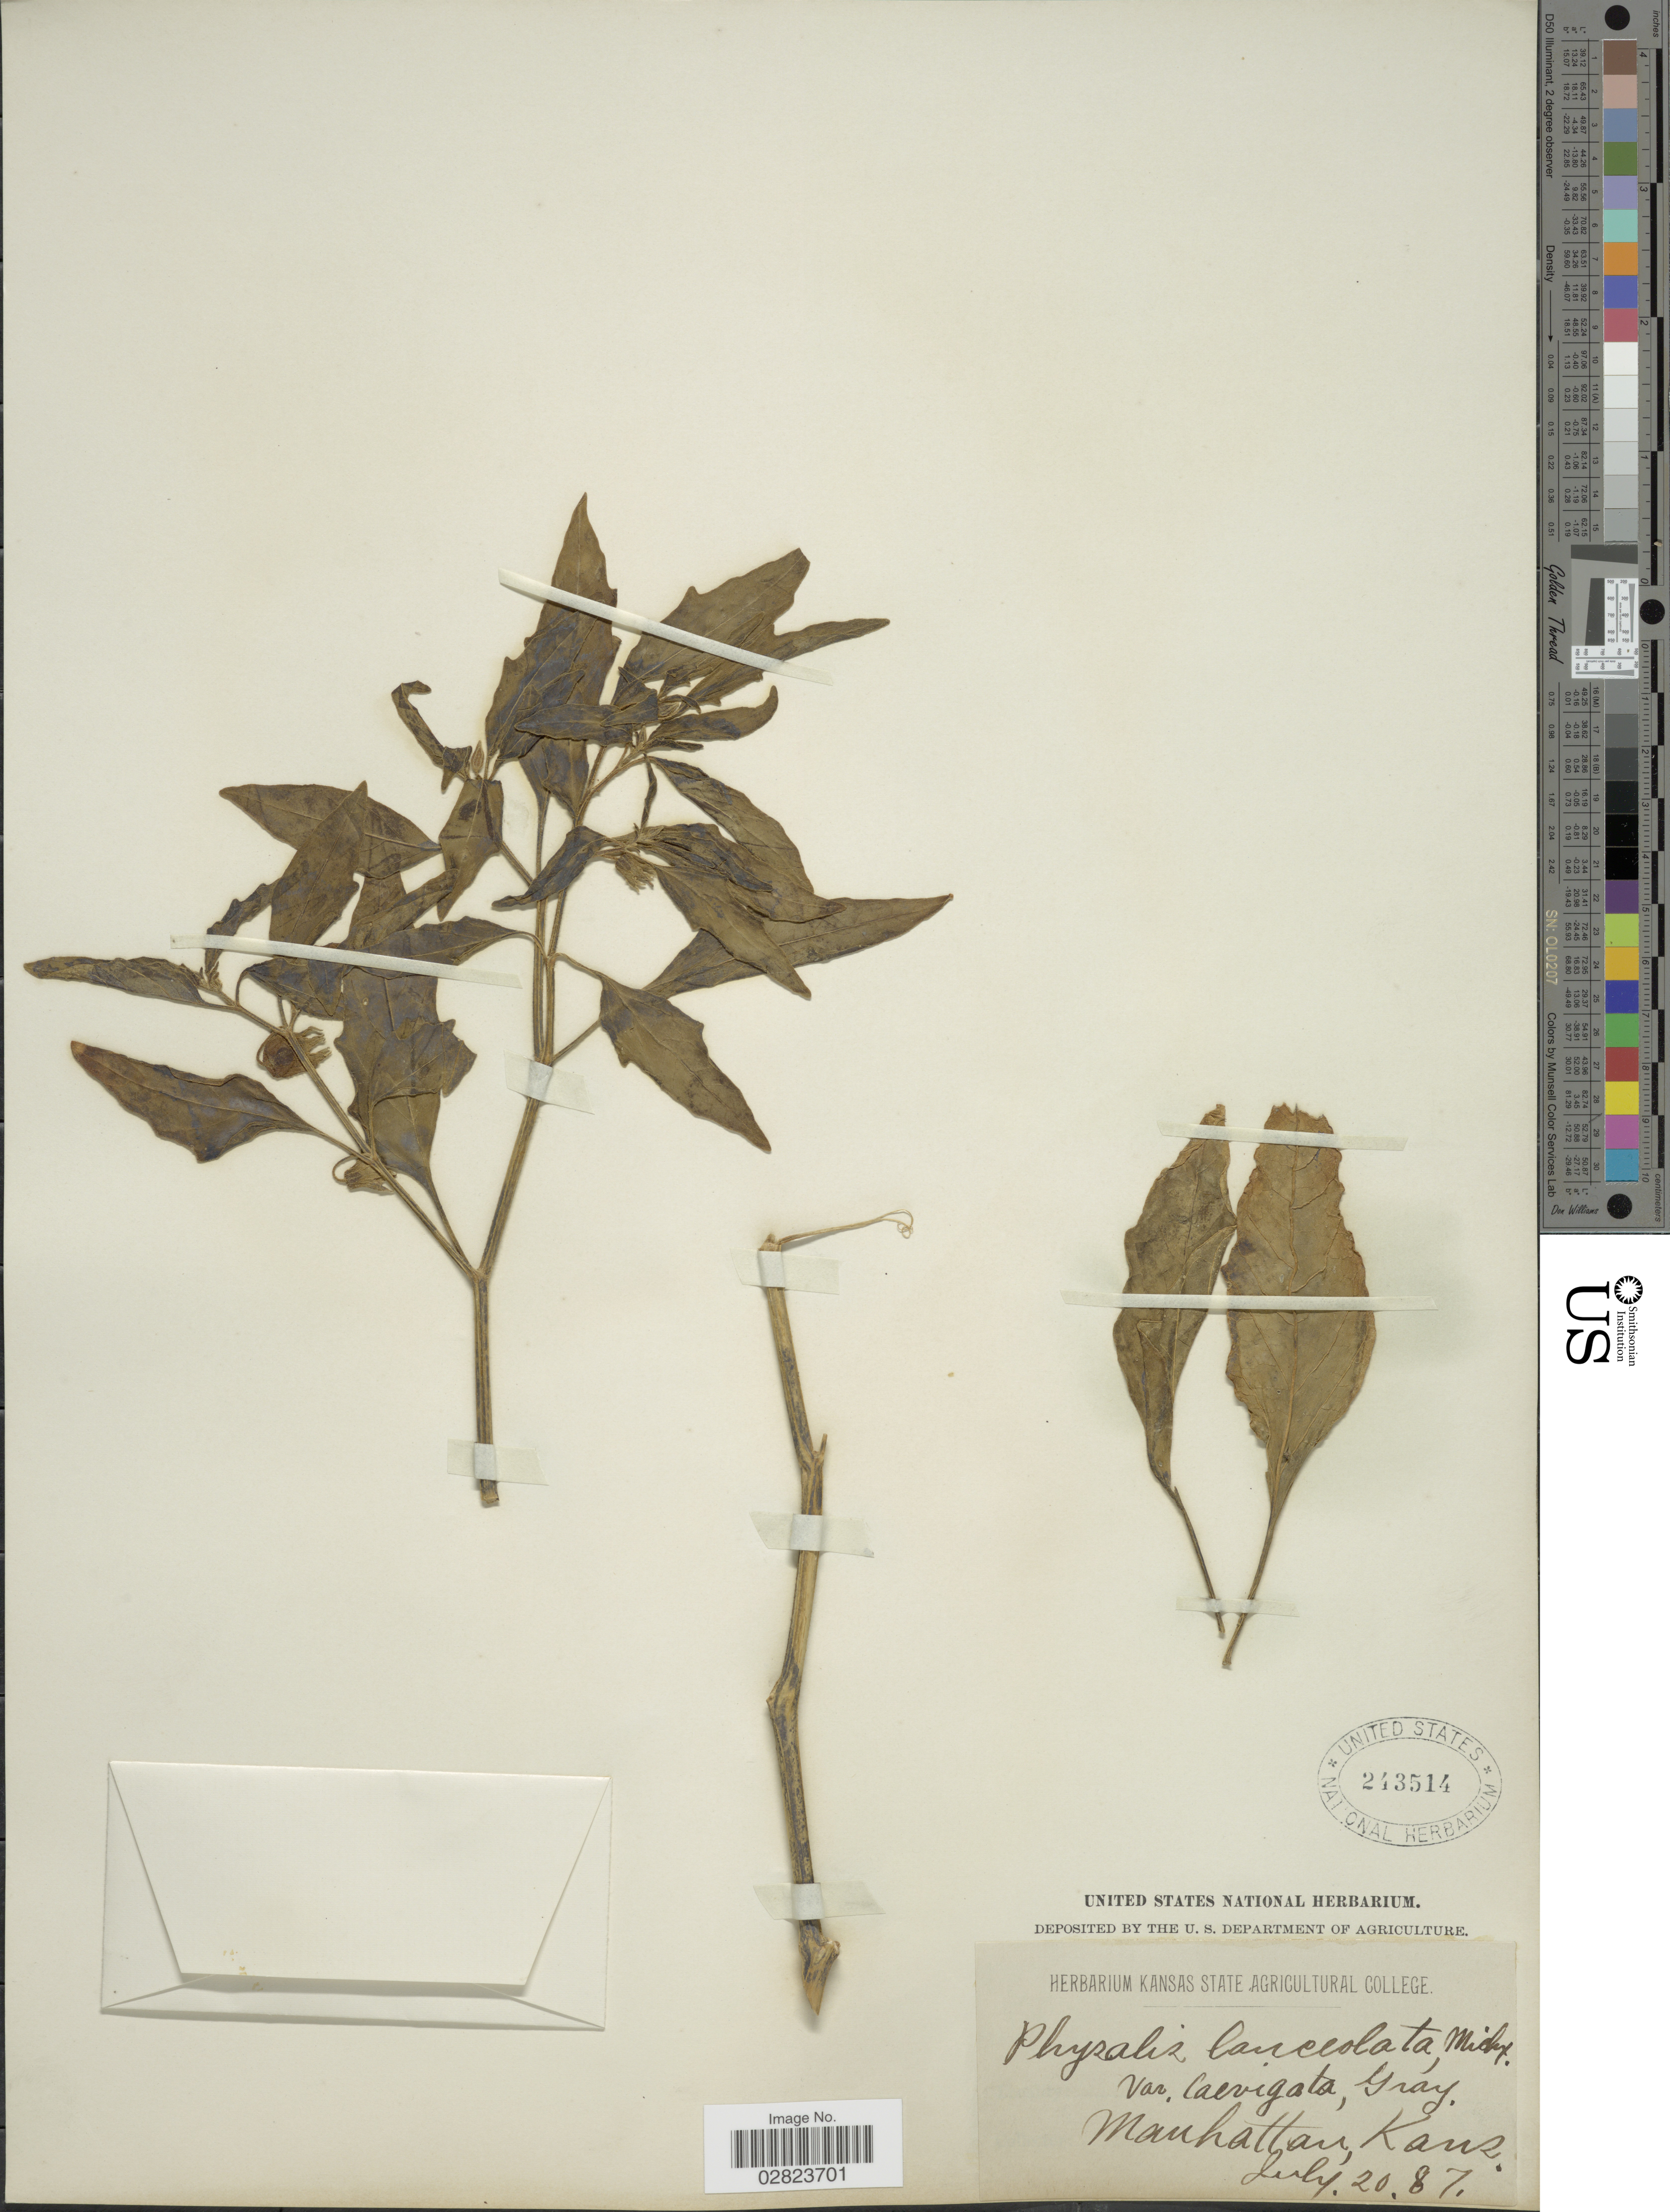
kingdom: Plantae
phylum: Tracheophyta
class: Magnoliopsida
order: Solanales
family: Solanaceae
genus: Physalis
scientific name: Physalis lanceolata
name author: Michx.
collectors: ex herb. Kansas State Agricultural College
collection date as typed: Transcribed d/m/y: 20/7/87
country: United States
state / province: Kansas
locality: Manhattan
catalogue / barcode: US 243514